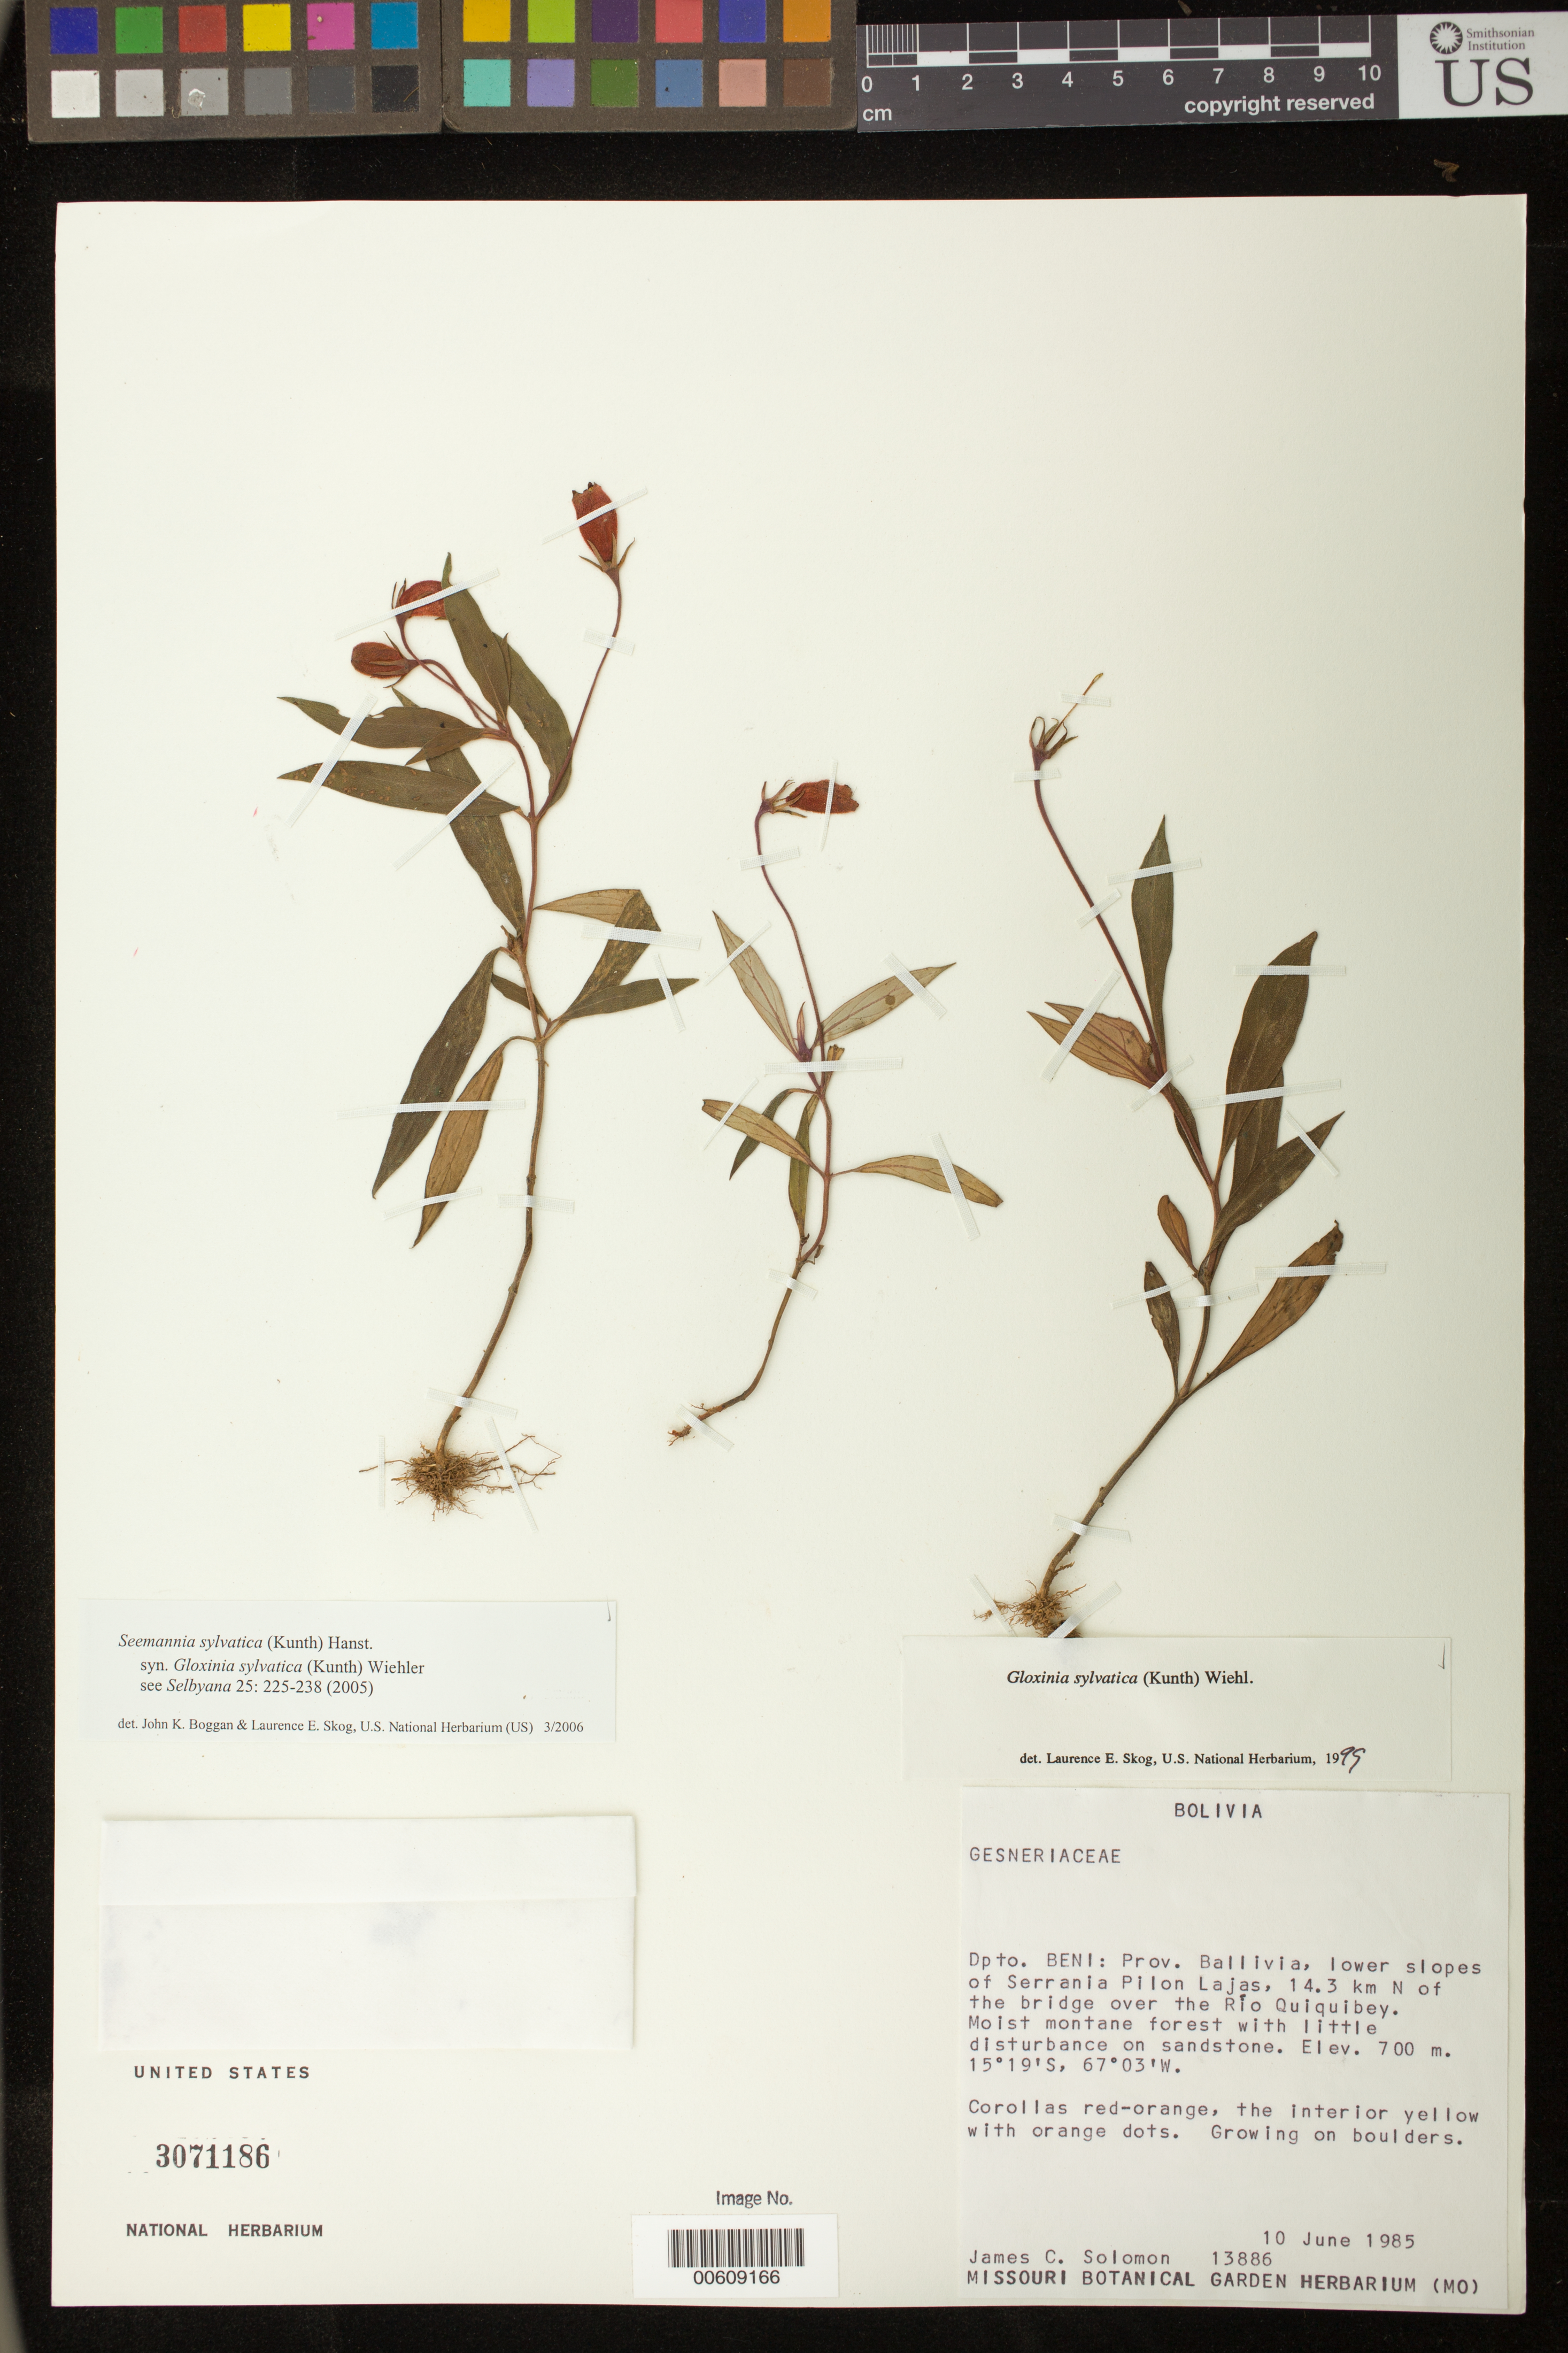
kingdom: Plantae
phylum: Tracheophyta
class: Magnoliopsida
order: Lamiales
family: Gesneriaceae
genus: Seemannia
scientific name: Seemannia sylvatica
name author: (Kunth) Hanst.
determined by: Boggan, J. K.; Skog, L. E.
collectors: J. C. Solomon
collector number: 13886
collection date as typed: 10 Jun 1985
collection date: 1985-06-10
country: Bolivia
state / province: Beni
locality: Prov. Ballivia; lower slopes of Serrania Pilon Lajas, 14.3 km N of the bridge over the Río Quiquibey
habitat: Moist montane forest with little disturbance on sandstone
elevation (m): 700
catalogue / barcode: US 3071186